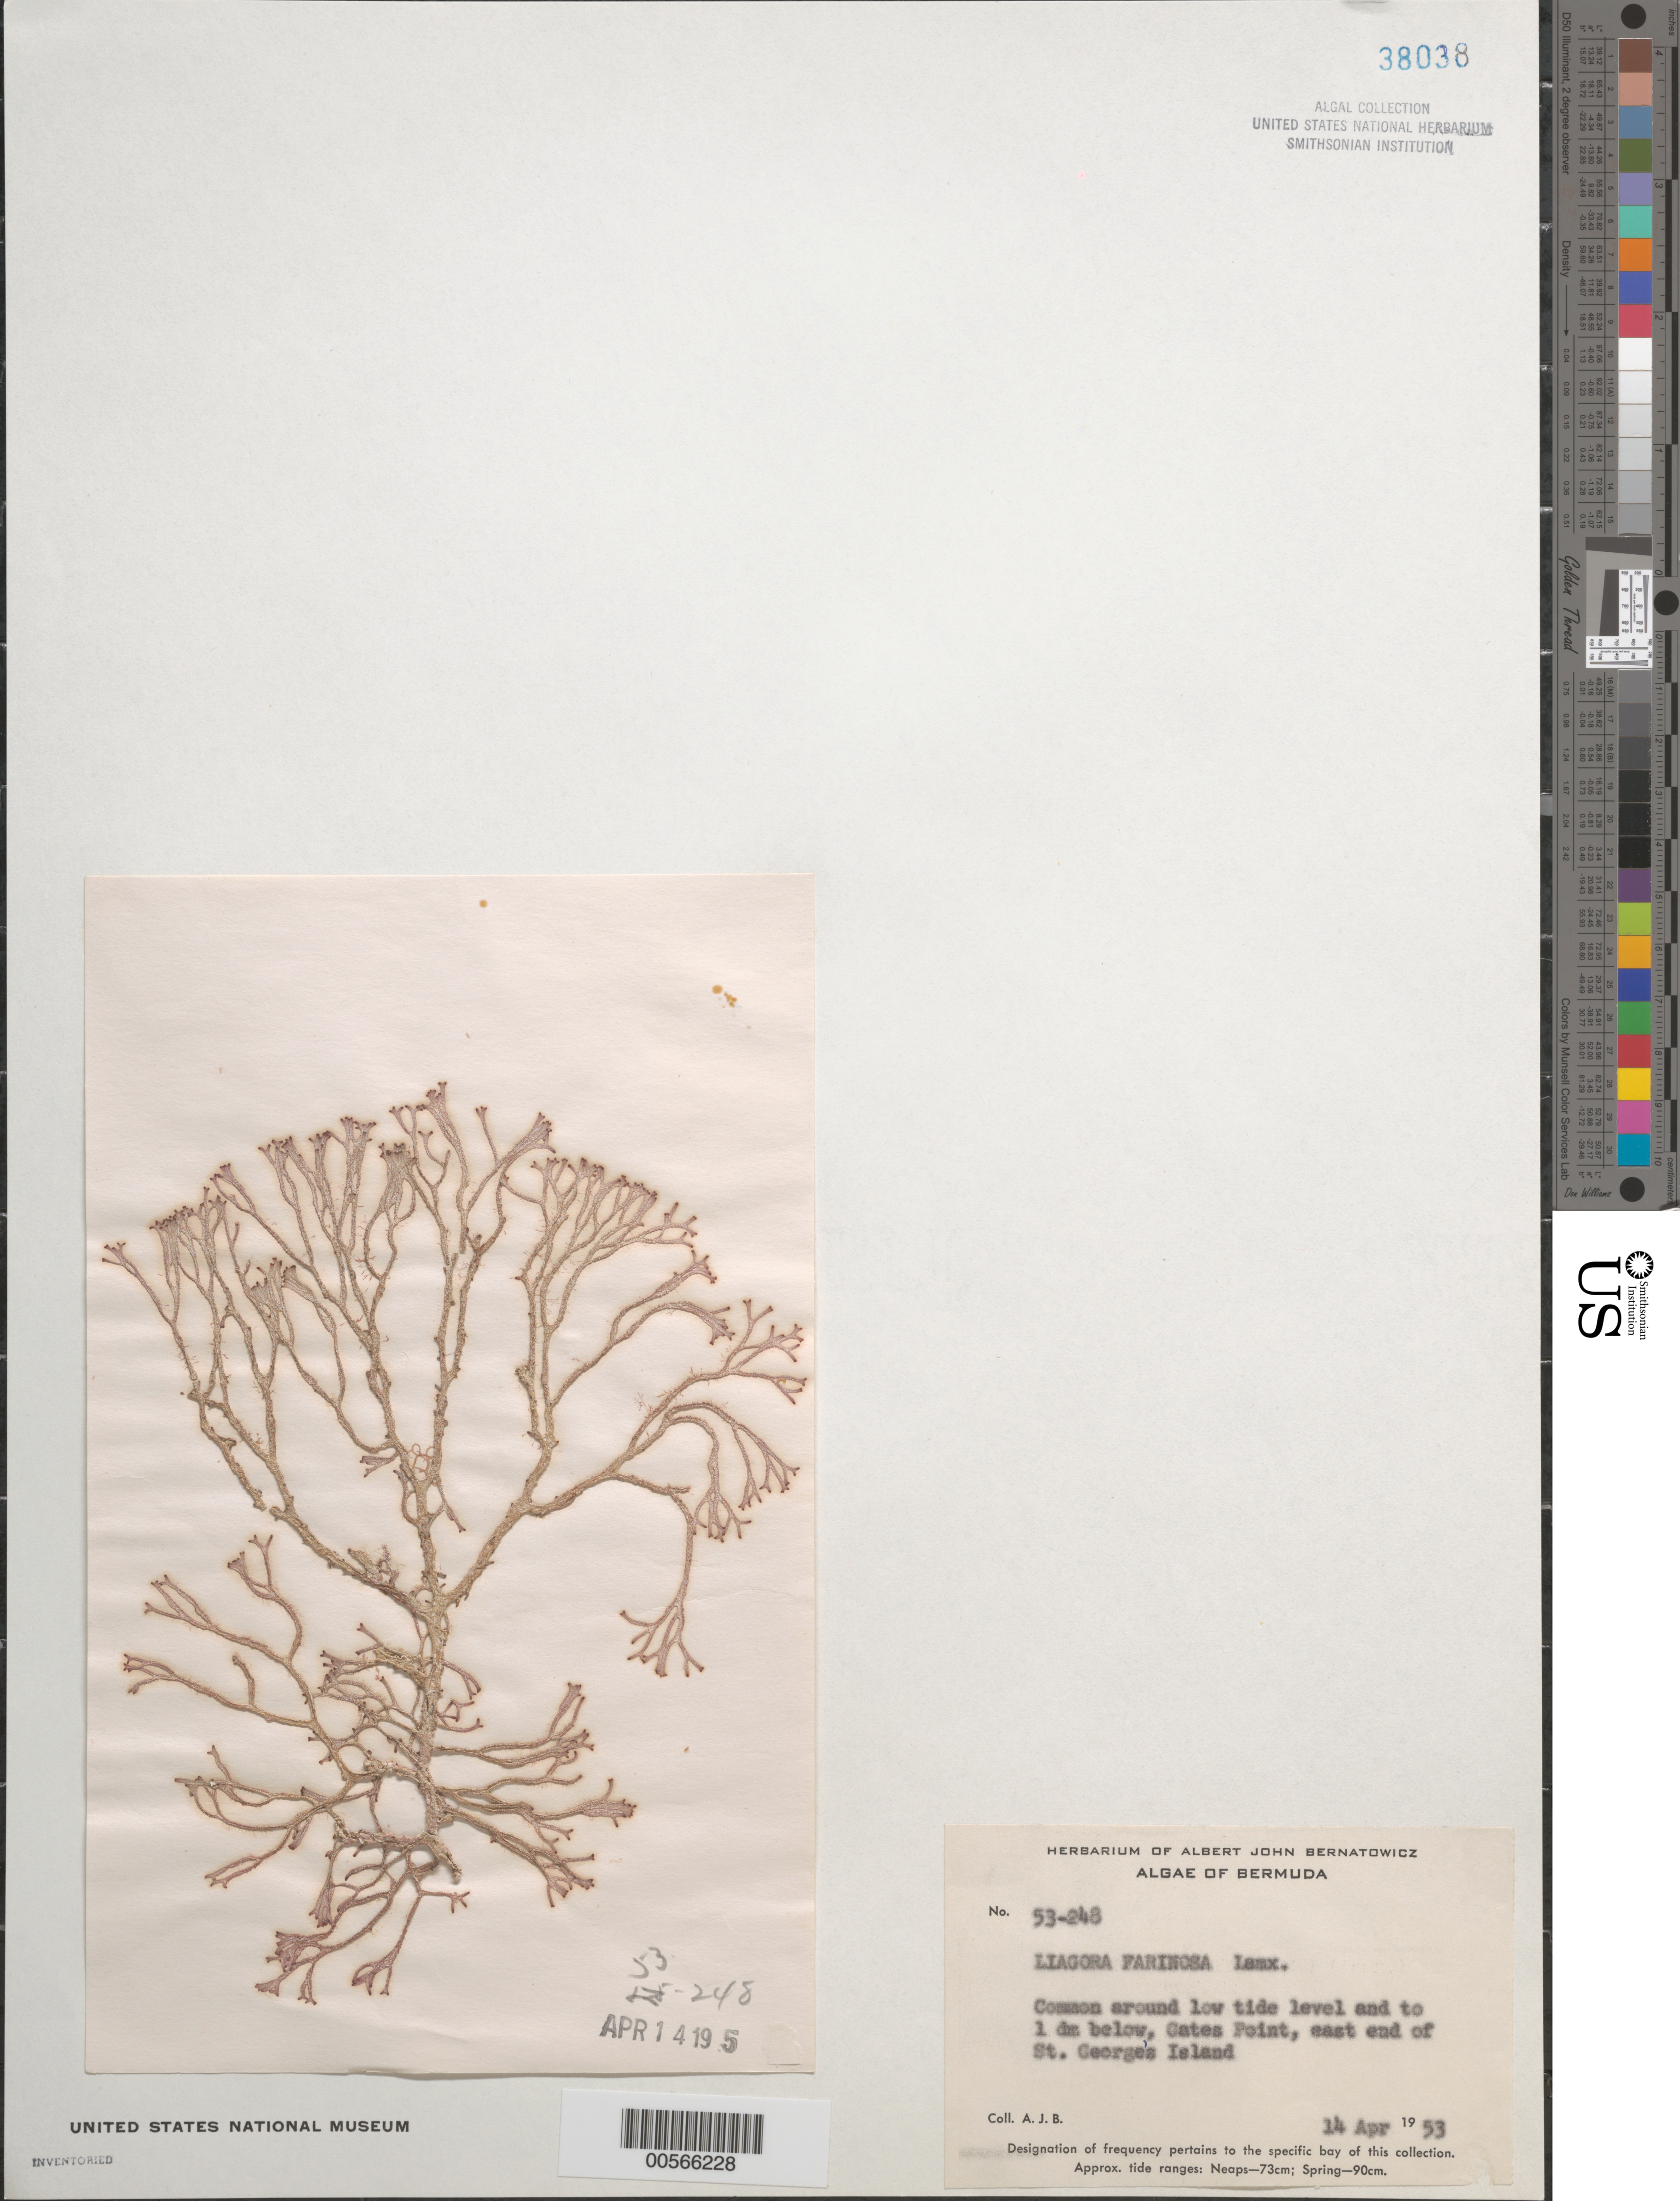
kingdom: Plantae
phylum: Rhodophyta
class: Florideophyceae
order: Nemaliales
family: Liagoraceae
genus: Liagora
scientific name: Liagora farinosa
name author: J.V.Lamouroux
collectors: A. Bernatowicz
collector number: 53-248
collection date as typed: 14 Apr 1953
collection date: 1953-04-14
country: Bermuda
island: St. George's Island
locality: Gates Point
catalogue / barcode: US 38038